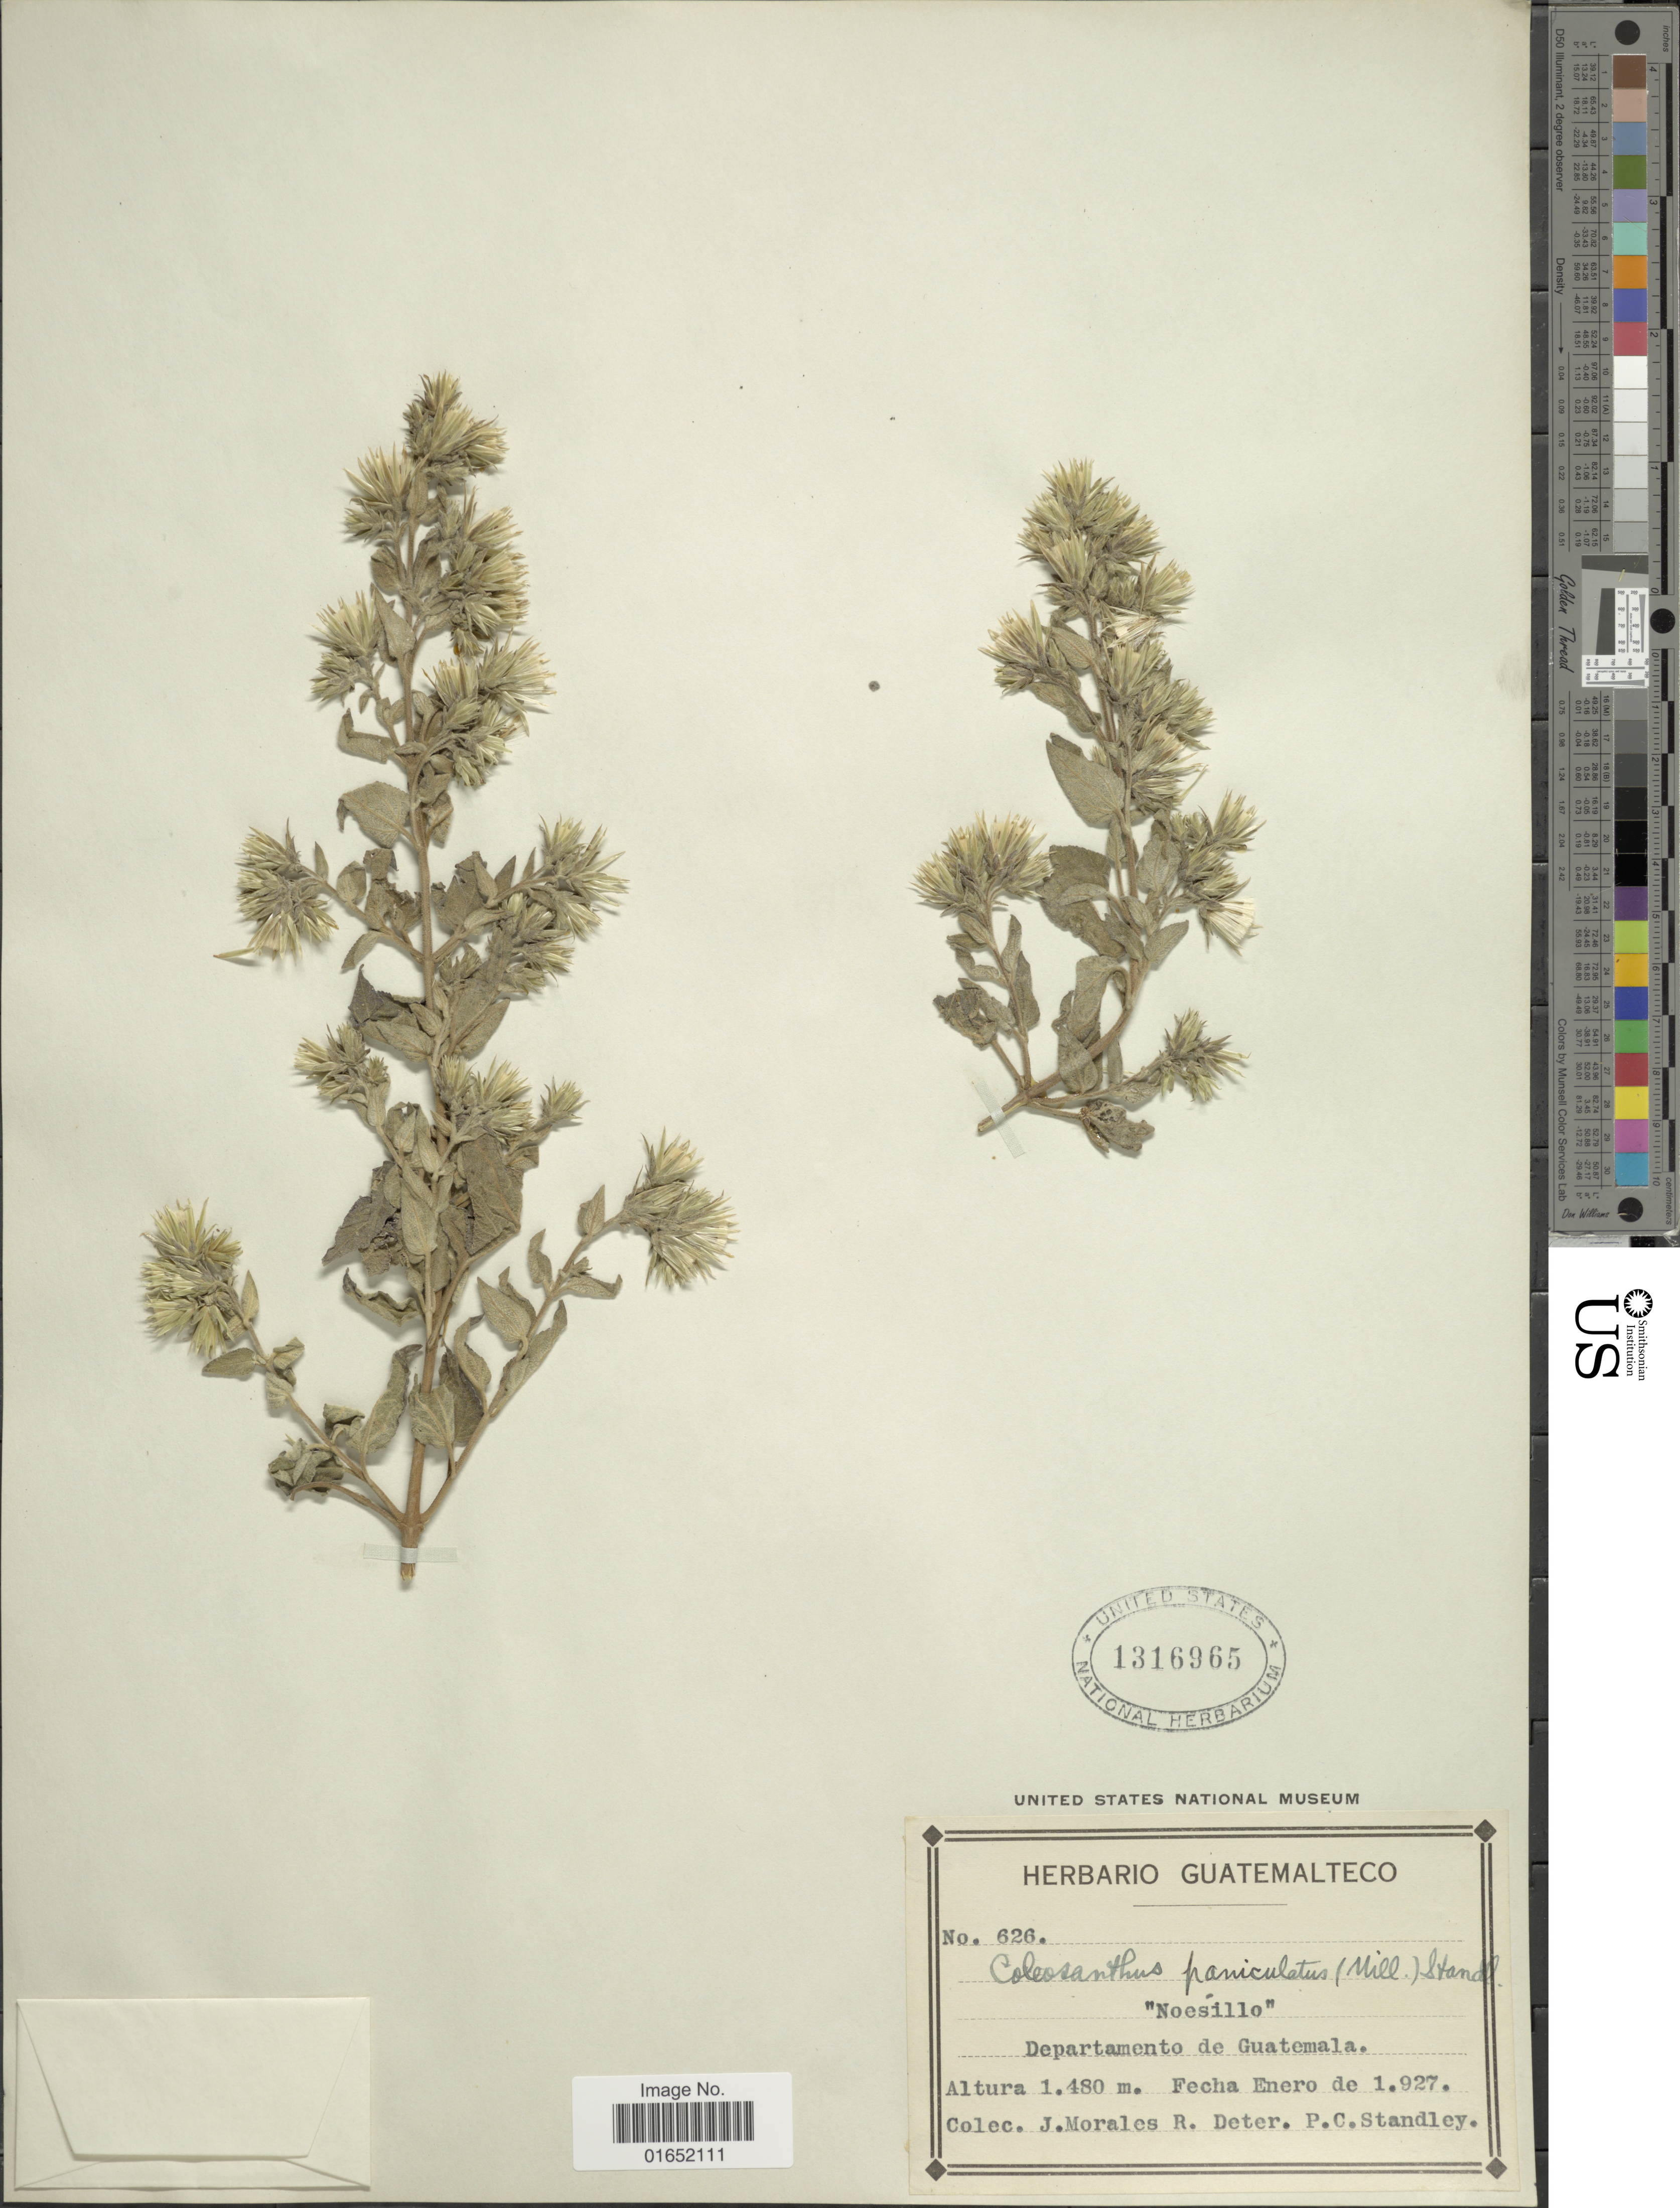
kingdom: Plantae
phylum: Tracheophyta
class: Magnoliopsida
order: Asterales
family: Asteraceae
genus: Brickellia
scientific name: Brickellia paniculata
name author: (Mill.) B.L. Rob.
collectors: J. Morales, R. Deter & P. C. Standley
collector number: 626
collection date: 1927-01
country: Guatemala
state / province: Guatemala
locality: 'Noesillo', Departamento de Guatemala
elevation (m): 1480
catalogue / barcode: US 1316965